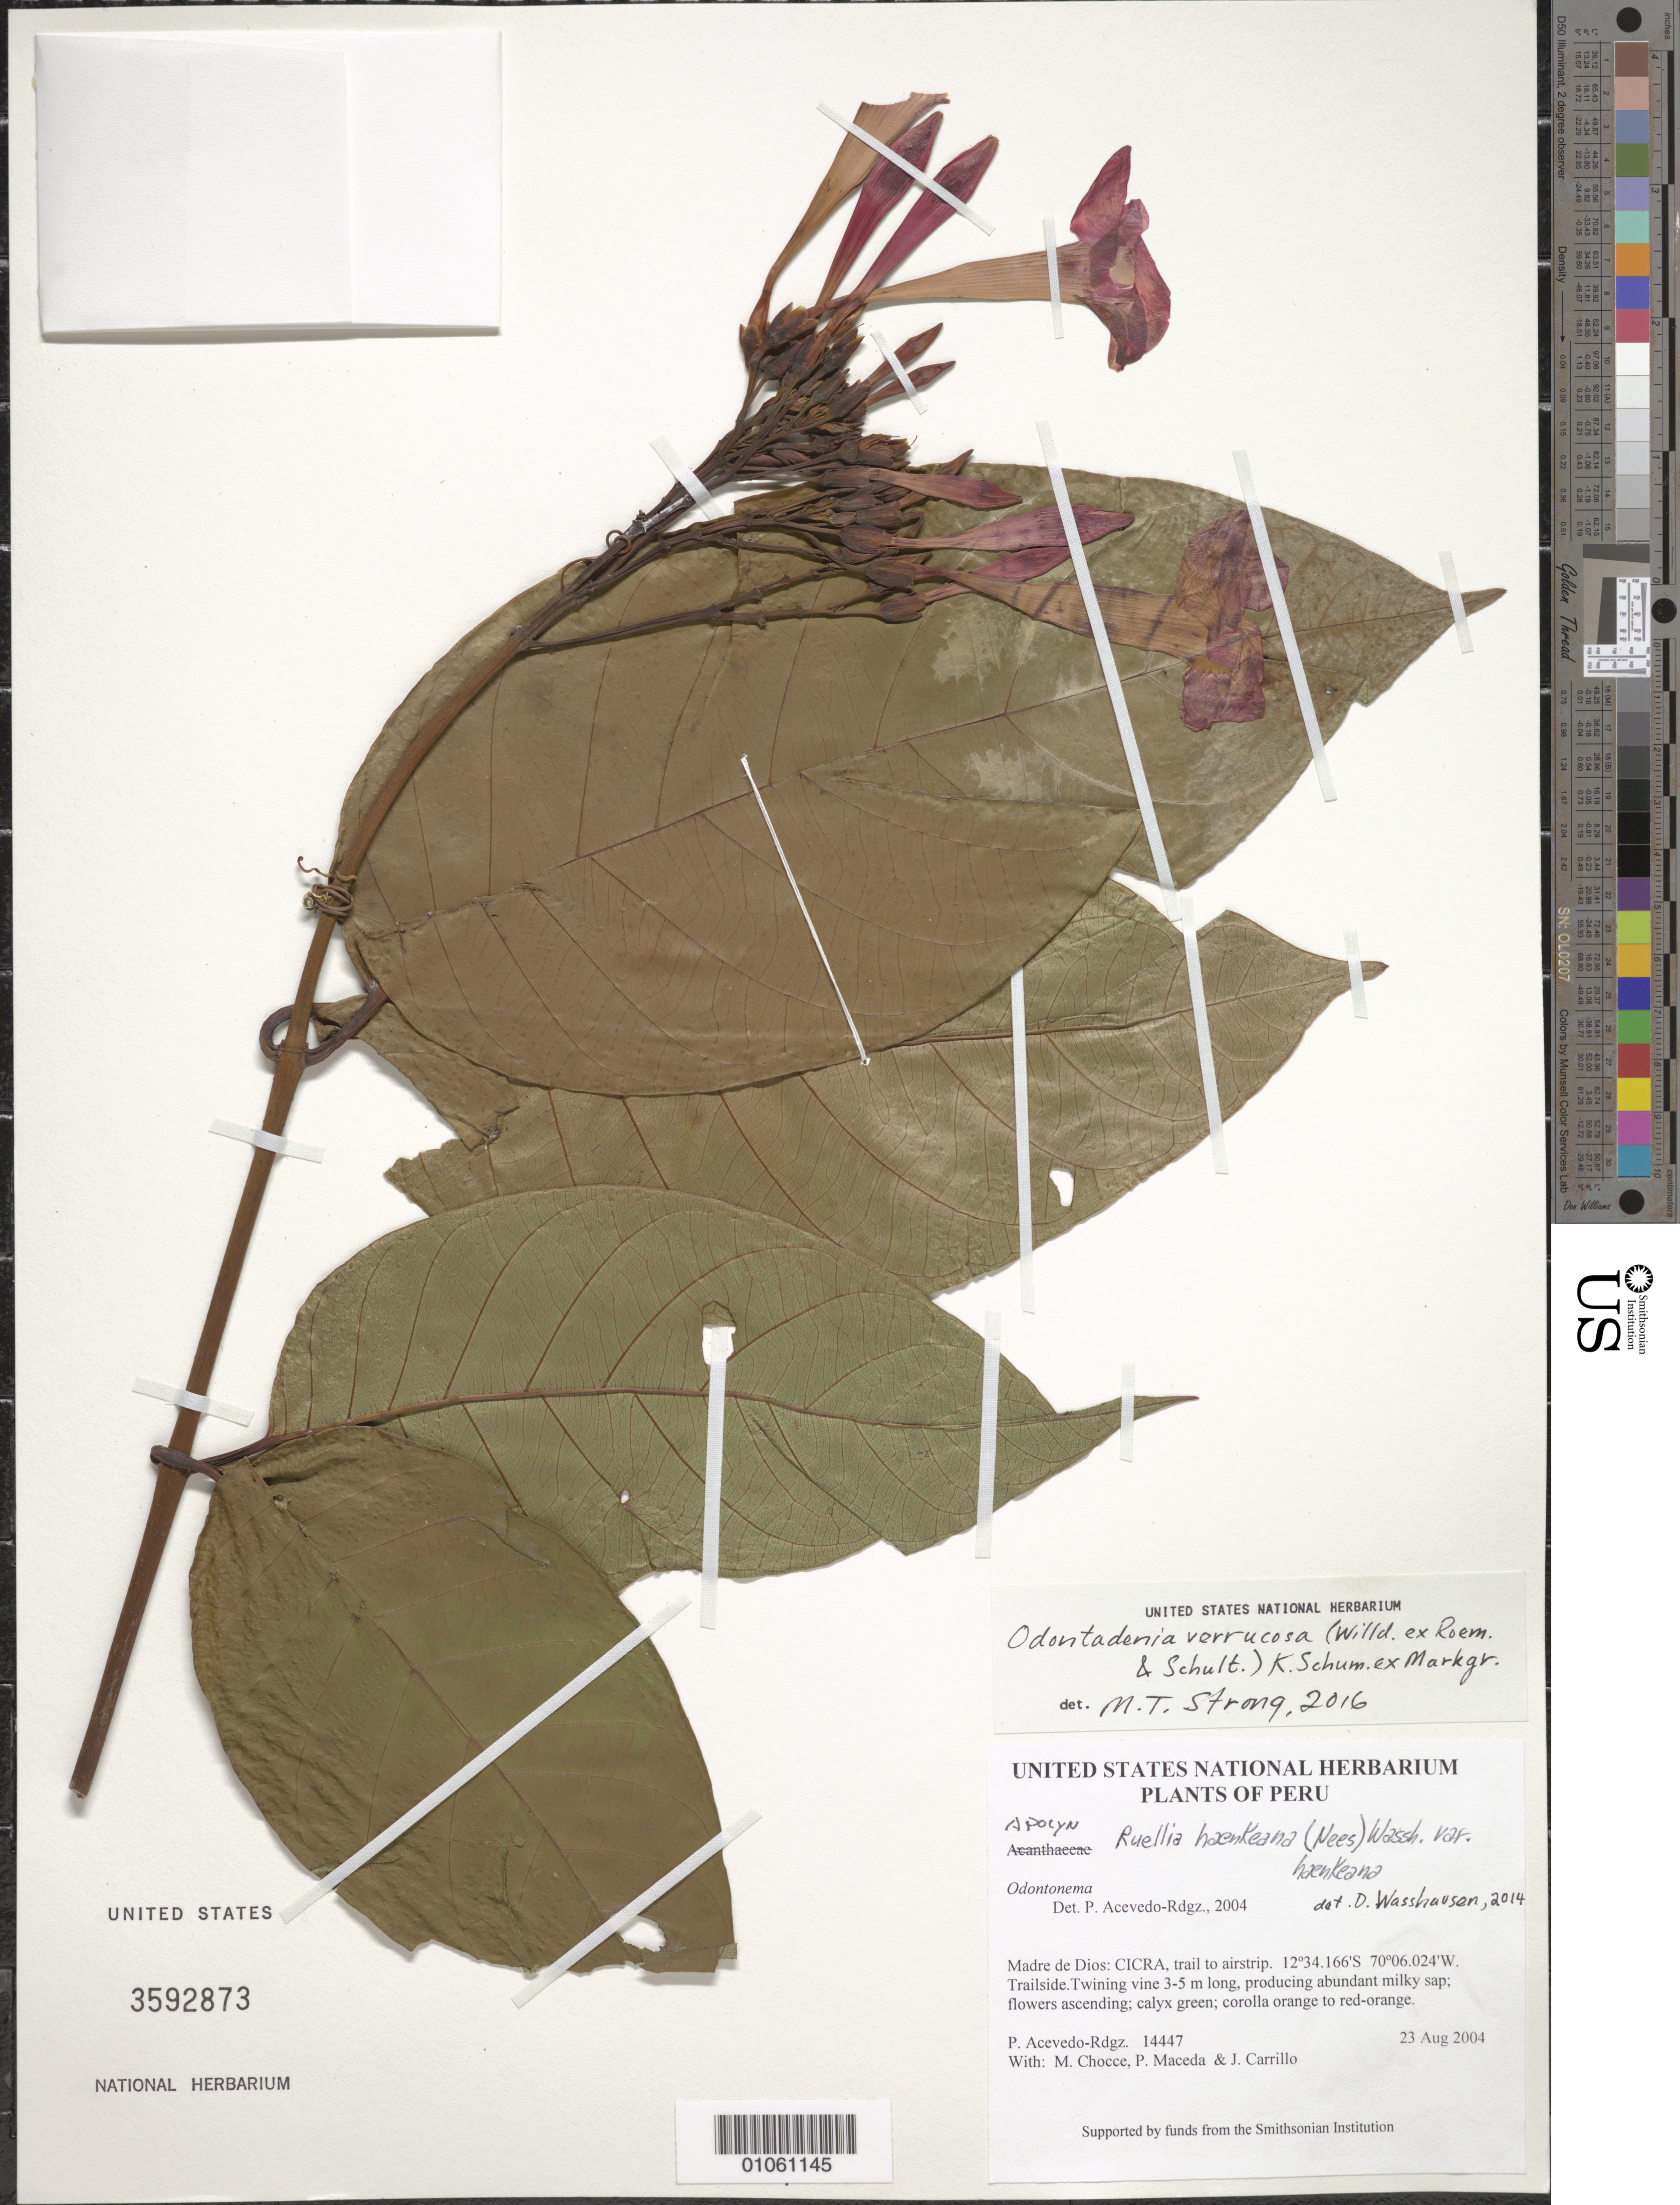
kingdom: Plantae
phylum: Tracheophyta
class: Magnoliopsida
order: Gentianales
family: Apocynaceae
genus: Odontadenia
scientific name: Odontadenia verrucosa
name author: (Willd. ex Roem. & Schult.) K. Schum. ex Markgr.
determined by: Strong, M. T., (US), Smithsonian Institution - National Museum of Natural History (UNITED STATES)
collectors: P. Acevedo-Rodr., M. Chocce, P. Maceda & J. Carrillo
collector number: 14447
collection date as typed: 23 Aug 2004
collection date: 2004-08-23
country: Peru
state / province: Madre de Dios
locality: Madre de Dios: CICRA, trail to airstrip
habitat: Trailside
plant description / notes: US, NY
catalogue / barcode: US 3592873